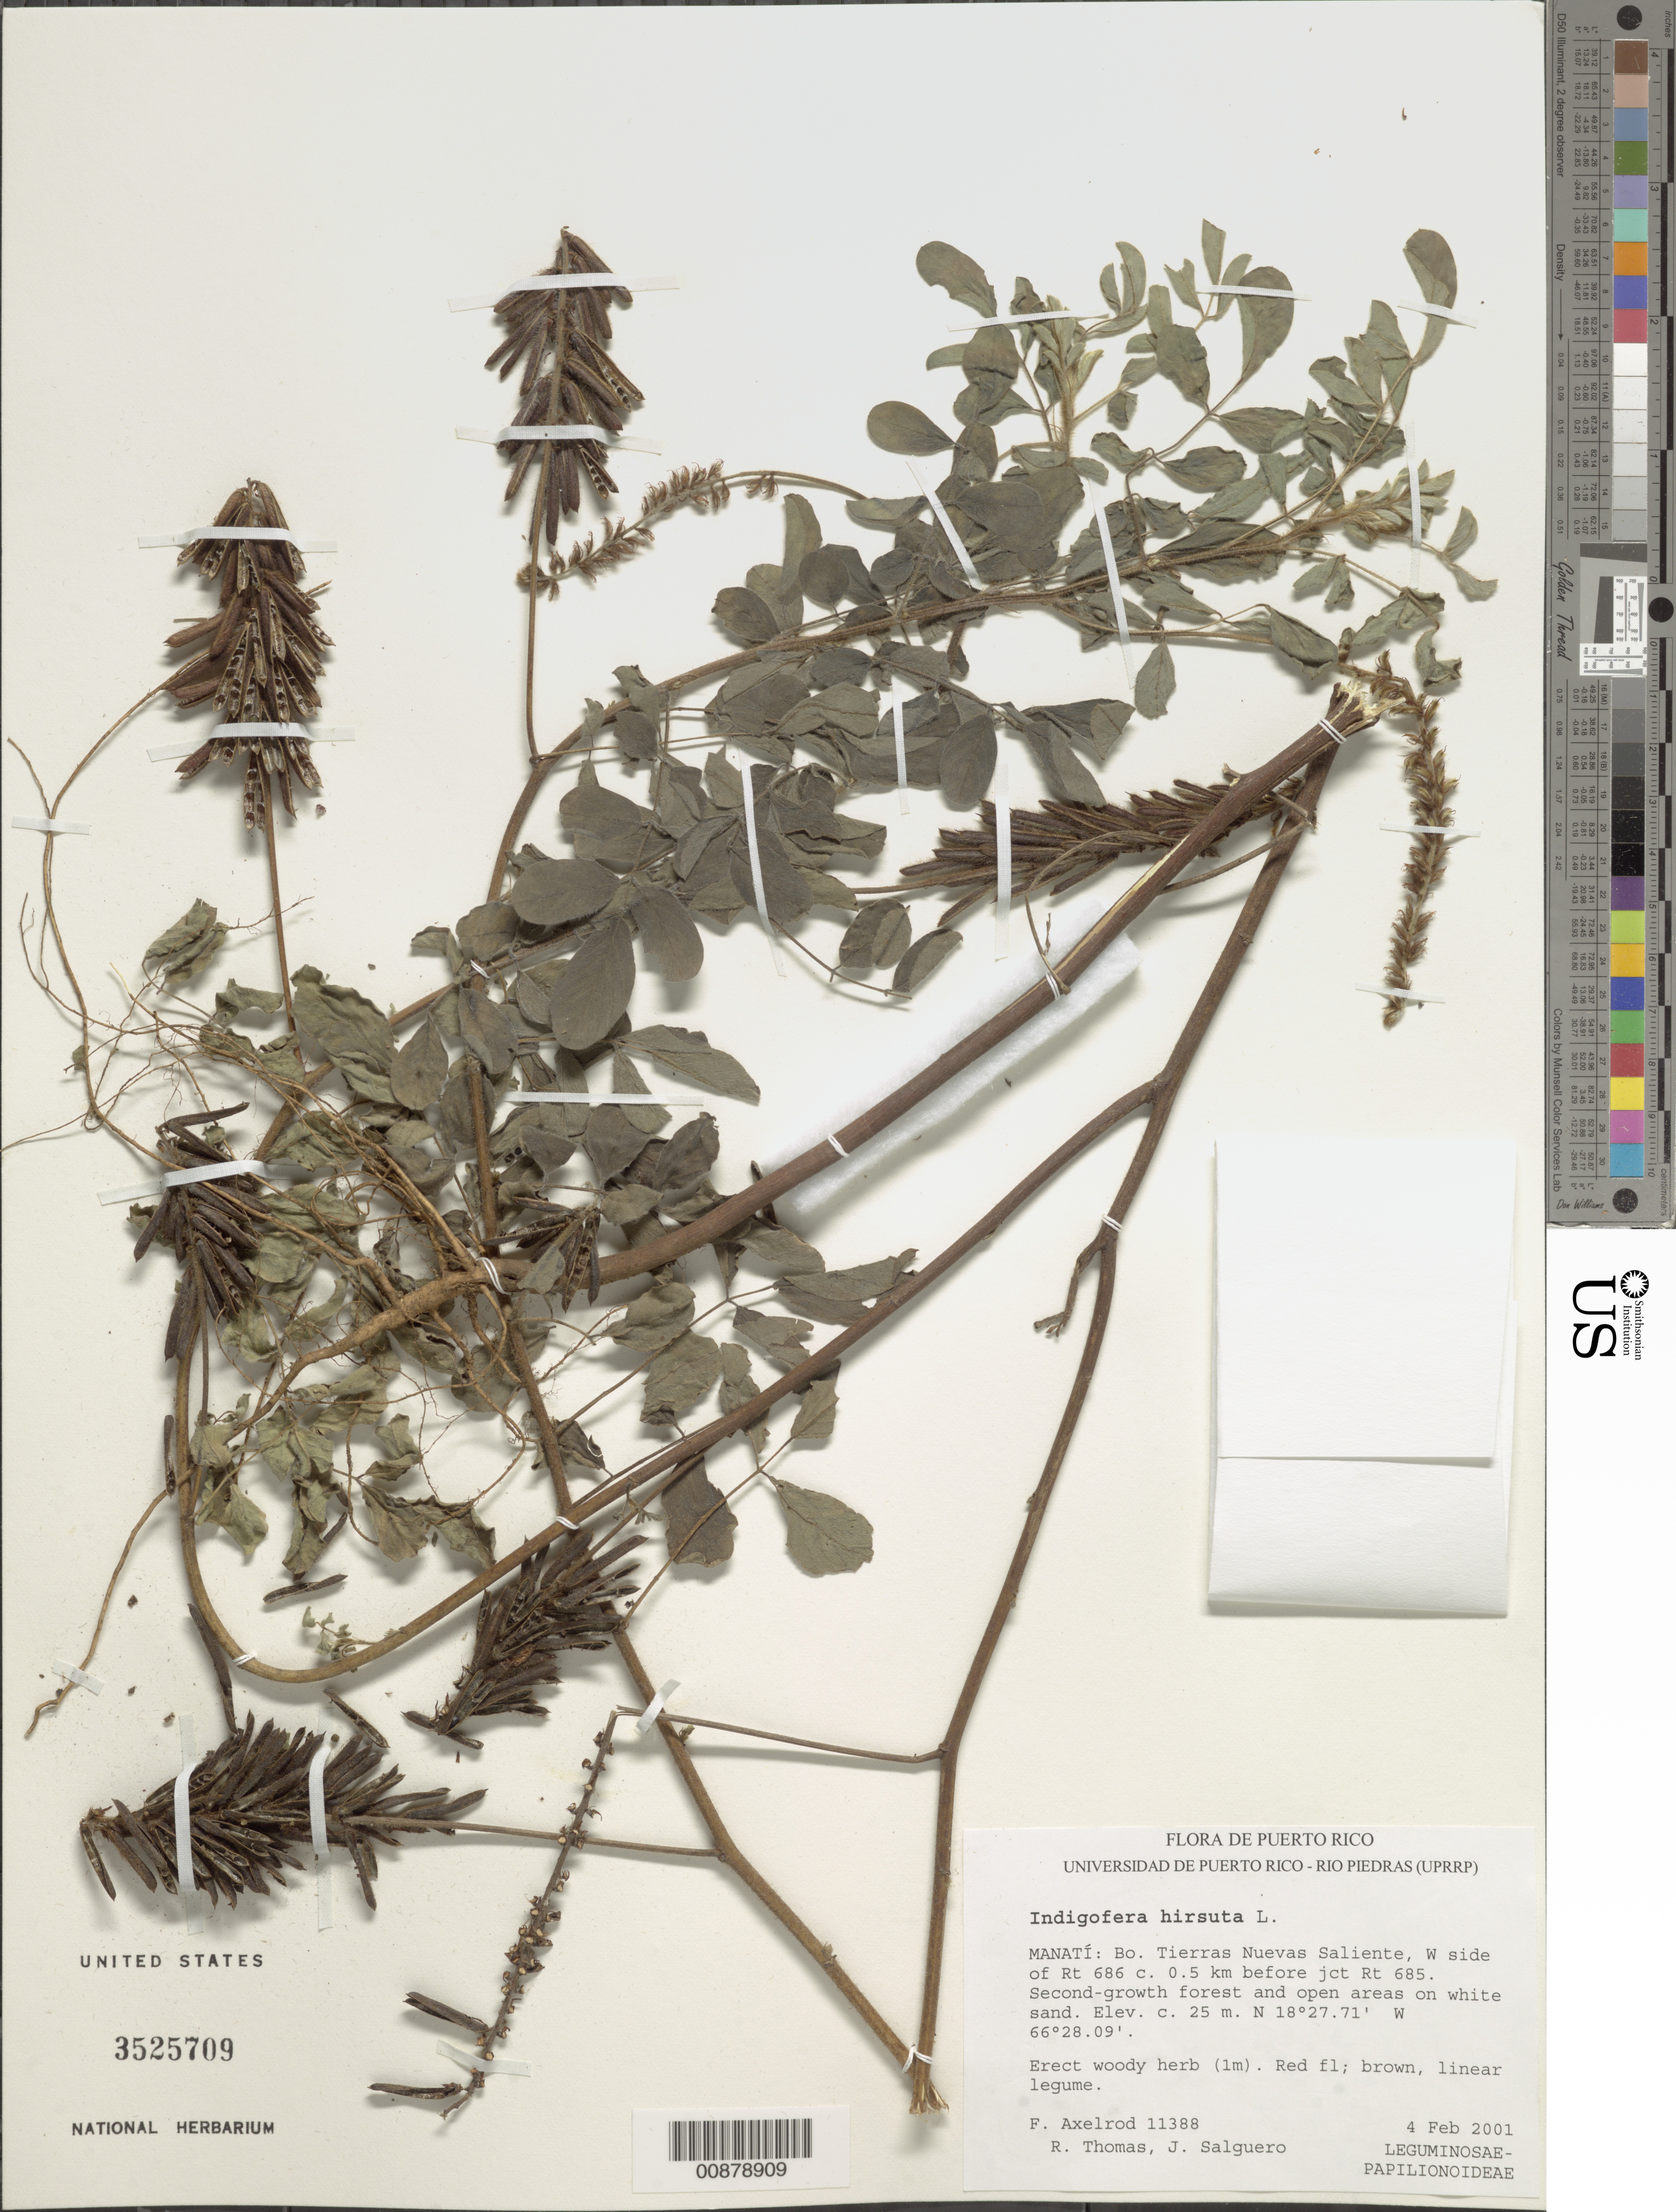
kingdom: Plantae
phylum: Tracheophyta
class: Magnoliopsida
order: Fabales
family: Fabaceae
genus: Indigofera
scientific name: Indigofera hirsuta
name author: L.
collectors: F. S. Axelrod, R. Thomas & J. Salguero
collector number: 11388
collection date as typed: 04 Feb 2001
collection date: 2001-02-04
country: Puerto Rico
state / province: Manatí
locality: Bo. Tierras Nuevas Saliente, W side of Rt. 686, ca. 0.5 km before jct. Rt. 685.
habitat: Second-growth forest and open areas on white sand.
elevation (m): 25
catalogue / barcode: US 3525709